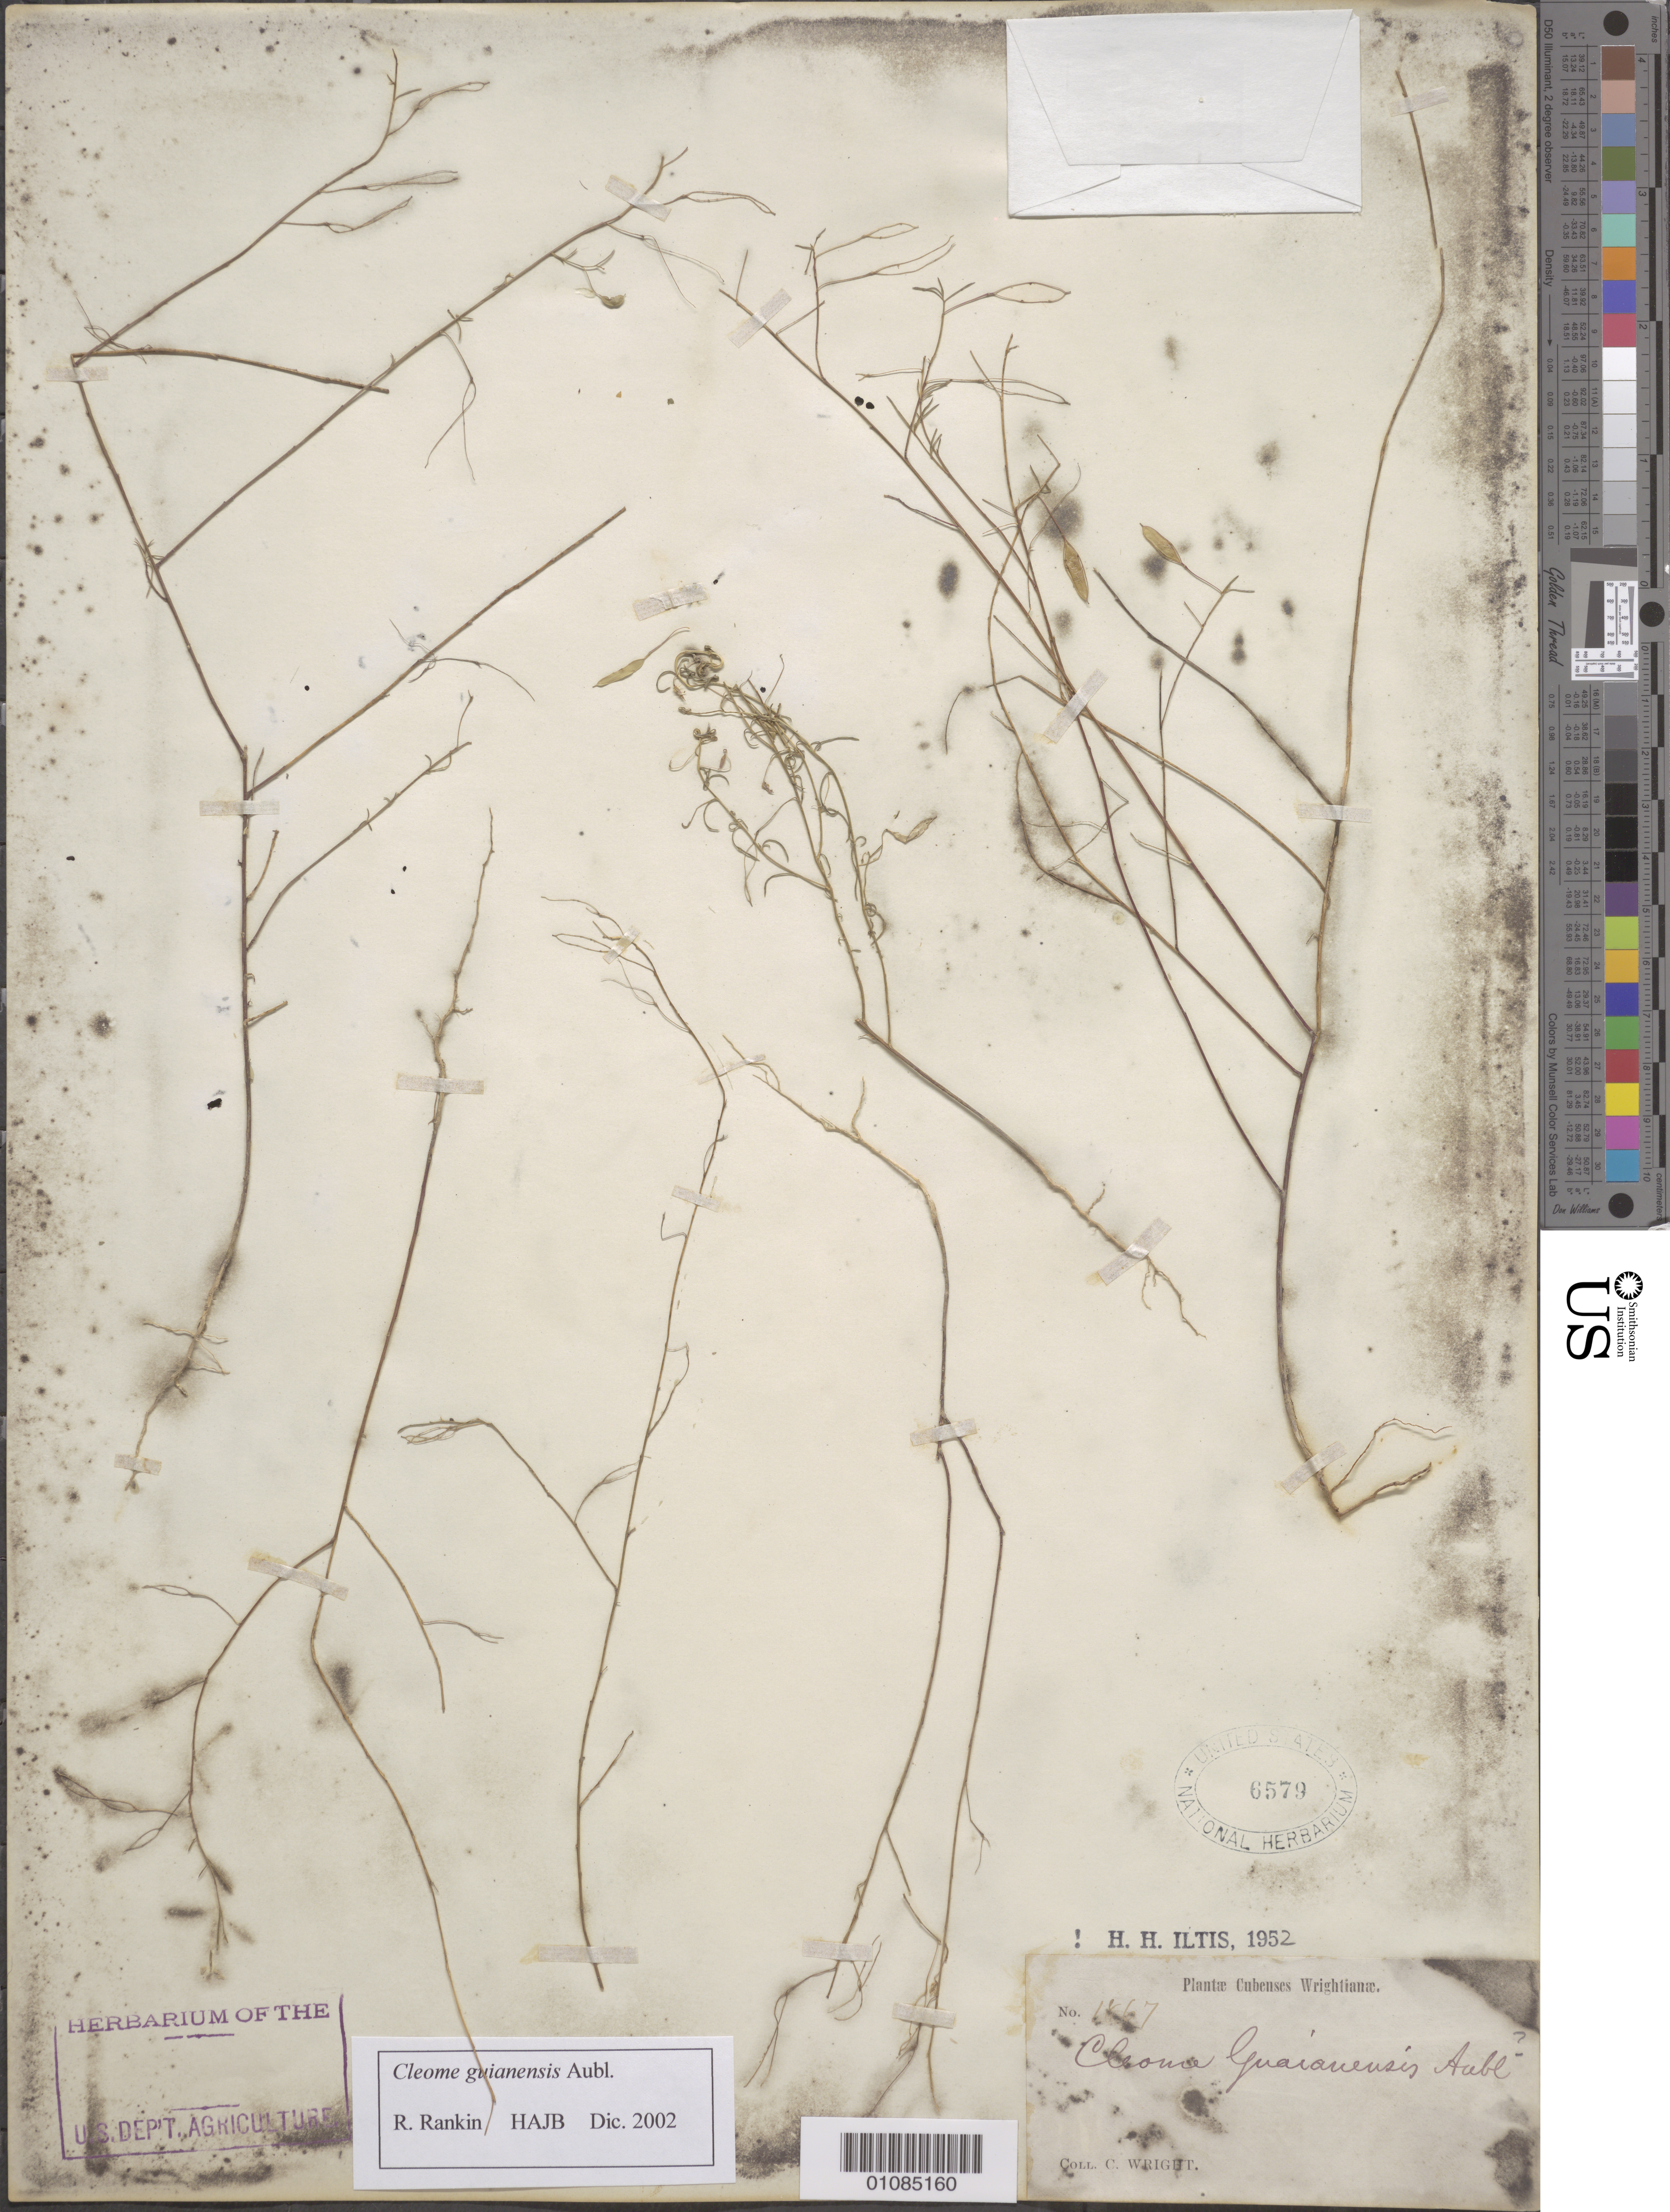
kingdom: Plantae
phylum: Tracheophyta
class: Magnoliopsida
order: Brassicales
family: Cleomaceae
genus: Physostemon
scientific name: Physostemon guianensis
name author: (Aubl.) Malme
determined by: Strong, M. T., (US), Smithsonian Institution - National Museum of Natural History (UNITED STATES)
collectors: C. Wright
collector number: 1867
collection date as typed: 1800 to 1899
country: Cuba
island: Cuba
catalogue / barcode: US 6579